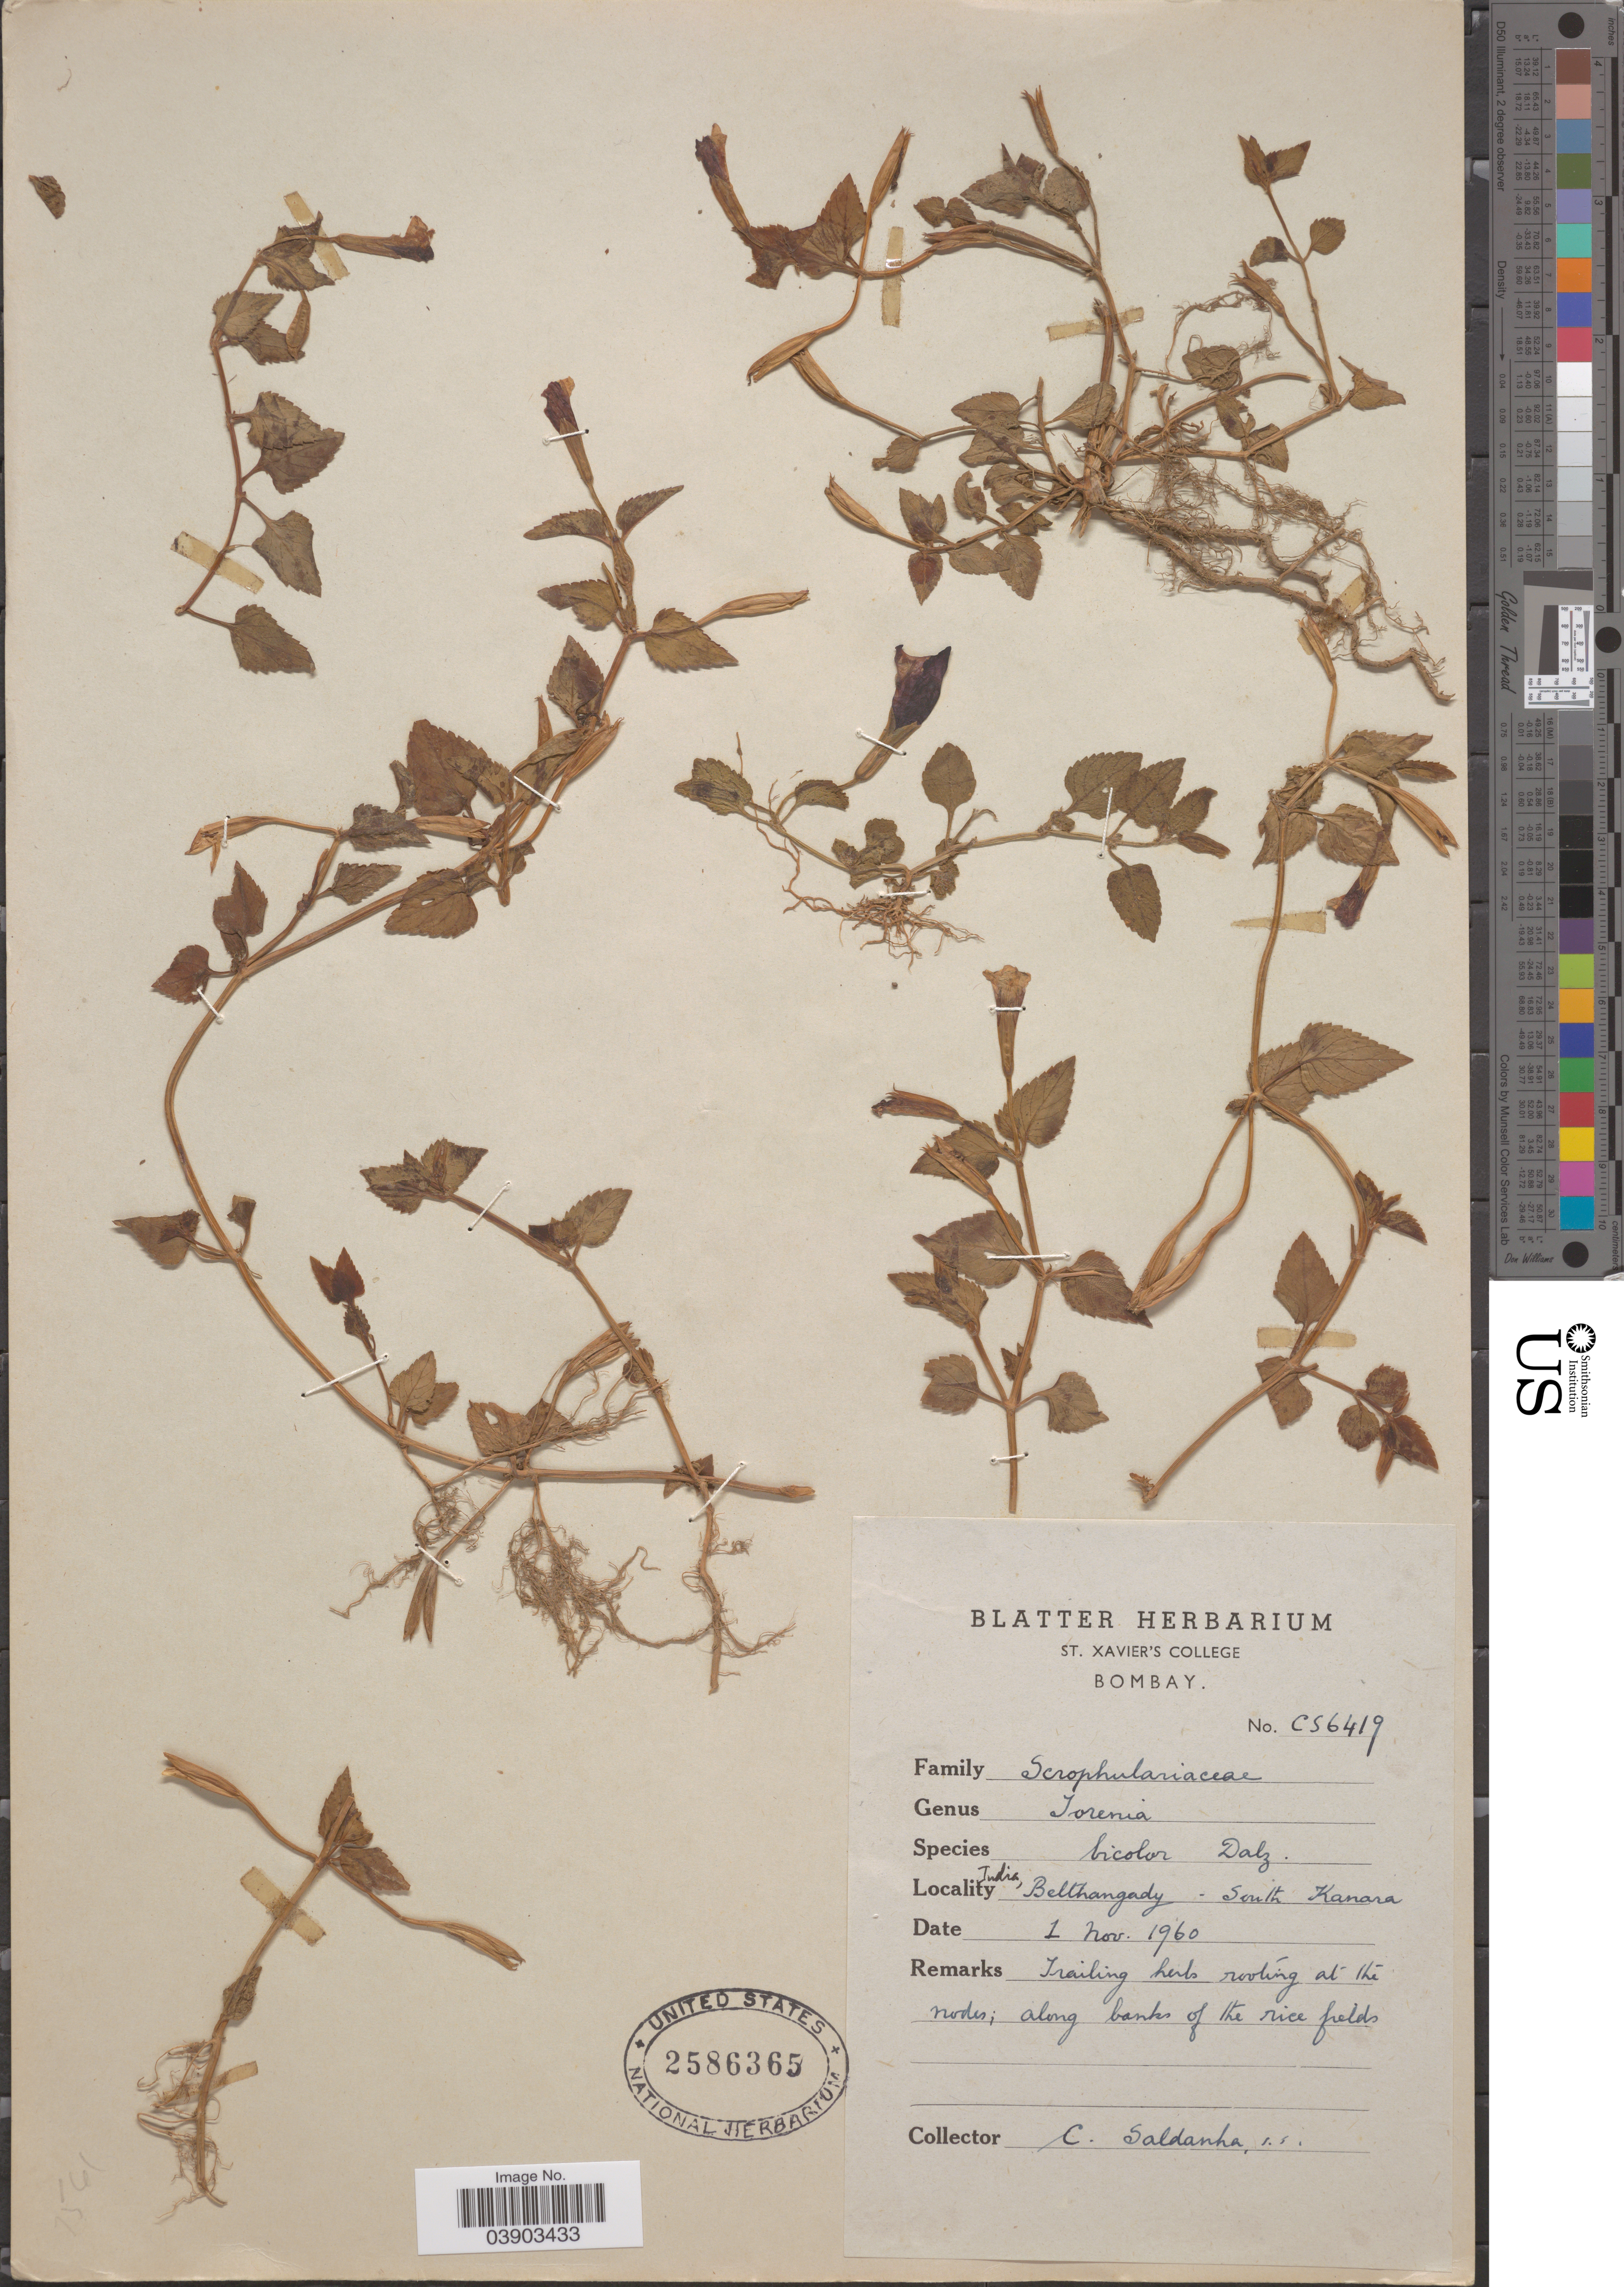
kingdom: Plantae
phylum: Tracheophyta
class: Magnoliopsida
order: Lamiales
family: Linderniaceae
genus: Torenia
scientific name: Torenia bicolor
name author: Dalzell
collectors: C. Saldanha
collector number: CS6419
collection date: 1960-11-01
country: India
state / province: Karnataka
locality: Belthangady - South Kanara. Trailing herbs rooting at the nodes.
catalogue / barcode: US 2586365